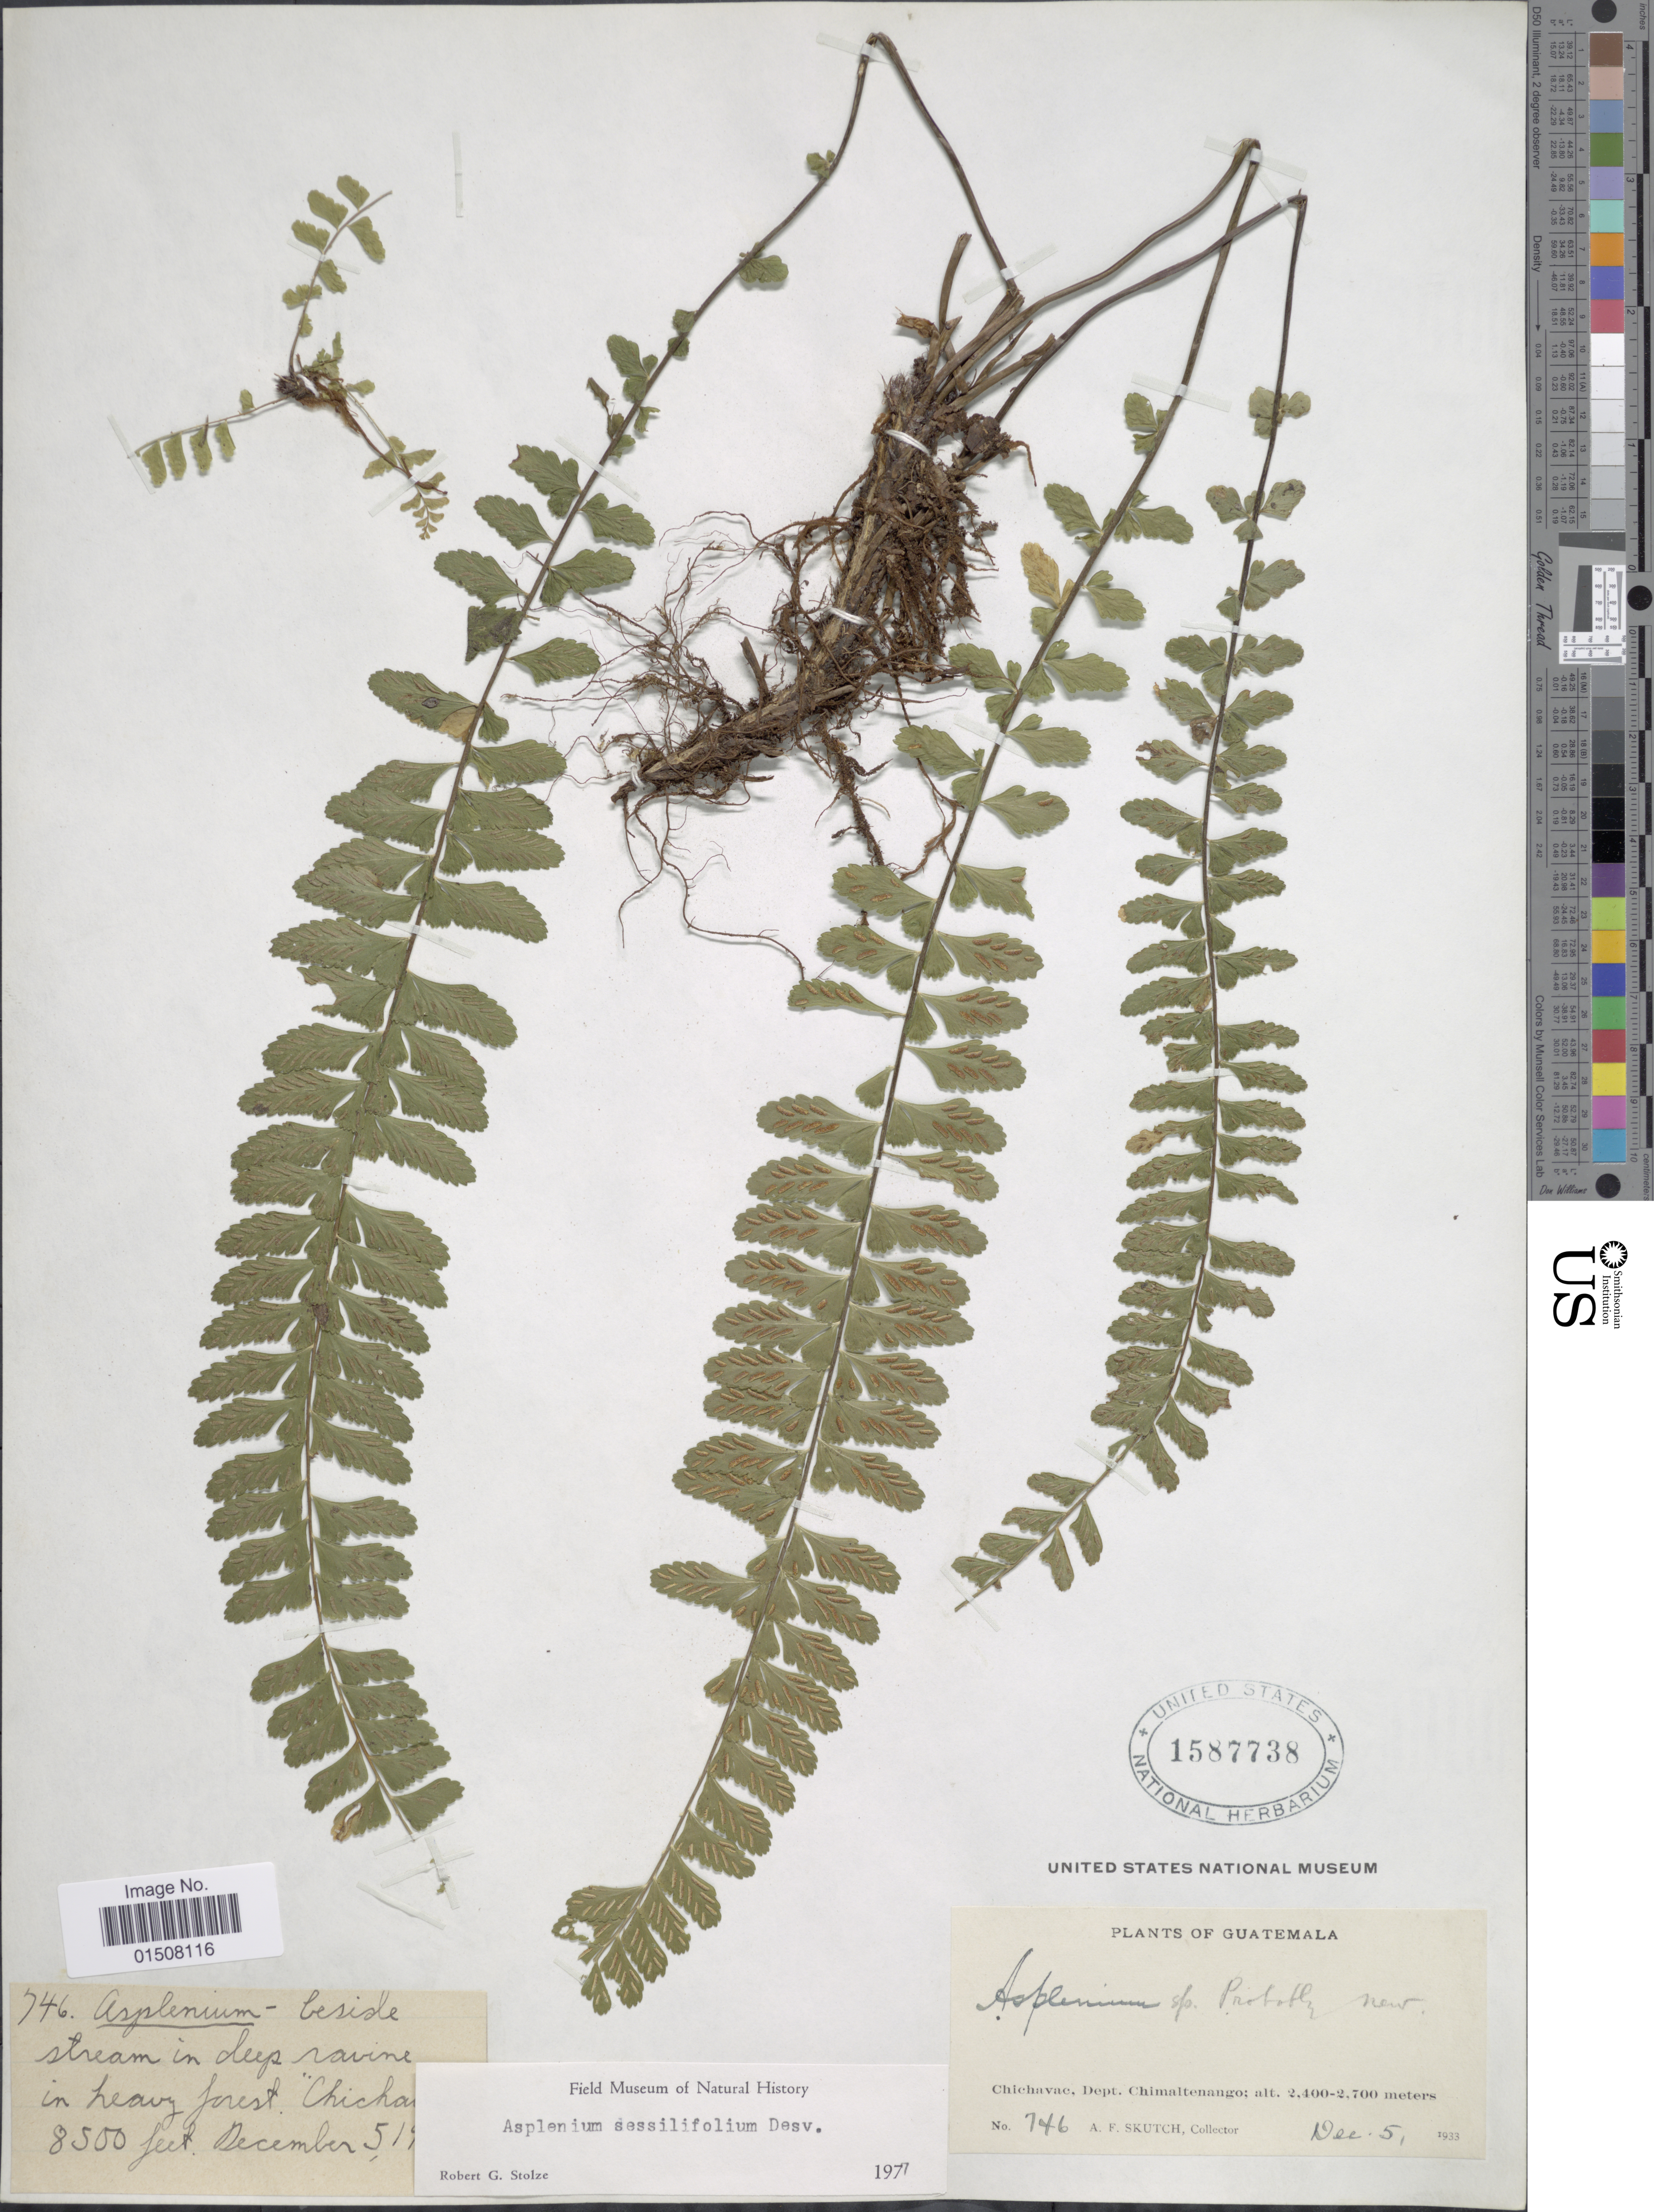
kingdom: Plantae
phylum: Tracheophyta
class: Polypodiopsida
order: Polypodiales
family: Aspleniaceae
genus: Asplenium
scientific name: Asplenium sessilifolium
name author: Desv.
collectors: A. F. Skutch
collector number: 746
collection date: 1933-12-05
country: Guatemala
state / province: Chimaltenango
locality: Chichavac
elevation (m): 2400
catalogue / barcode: US 1587738